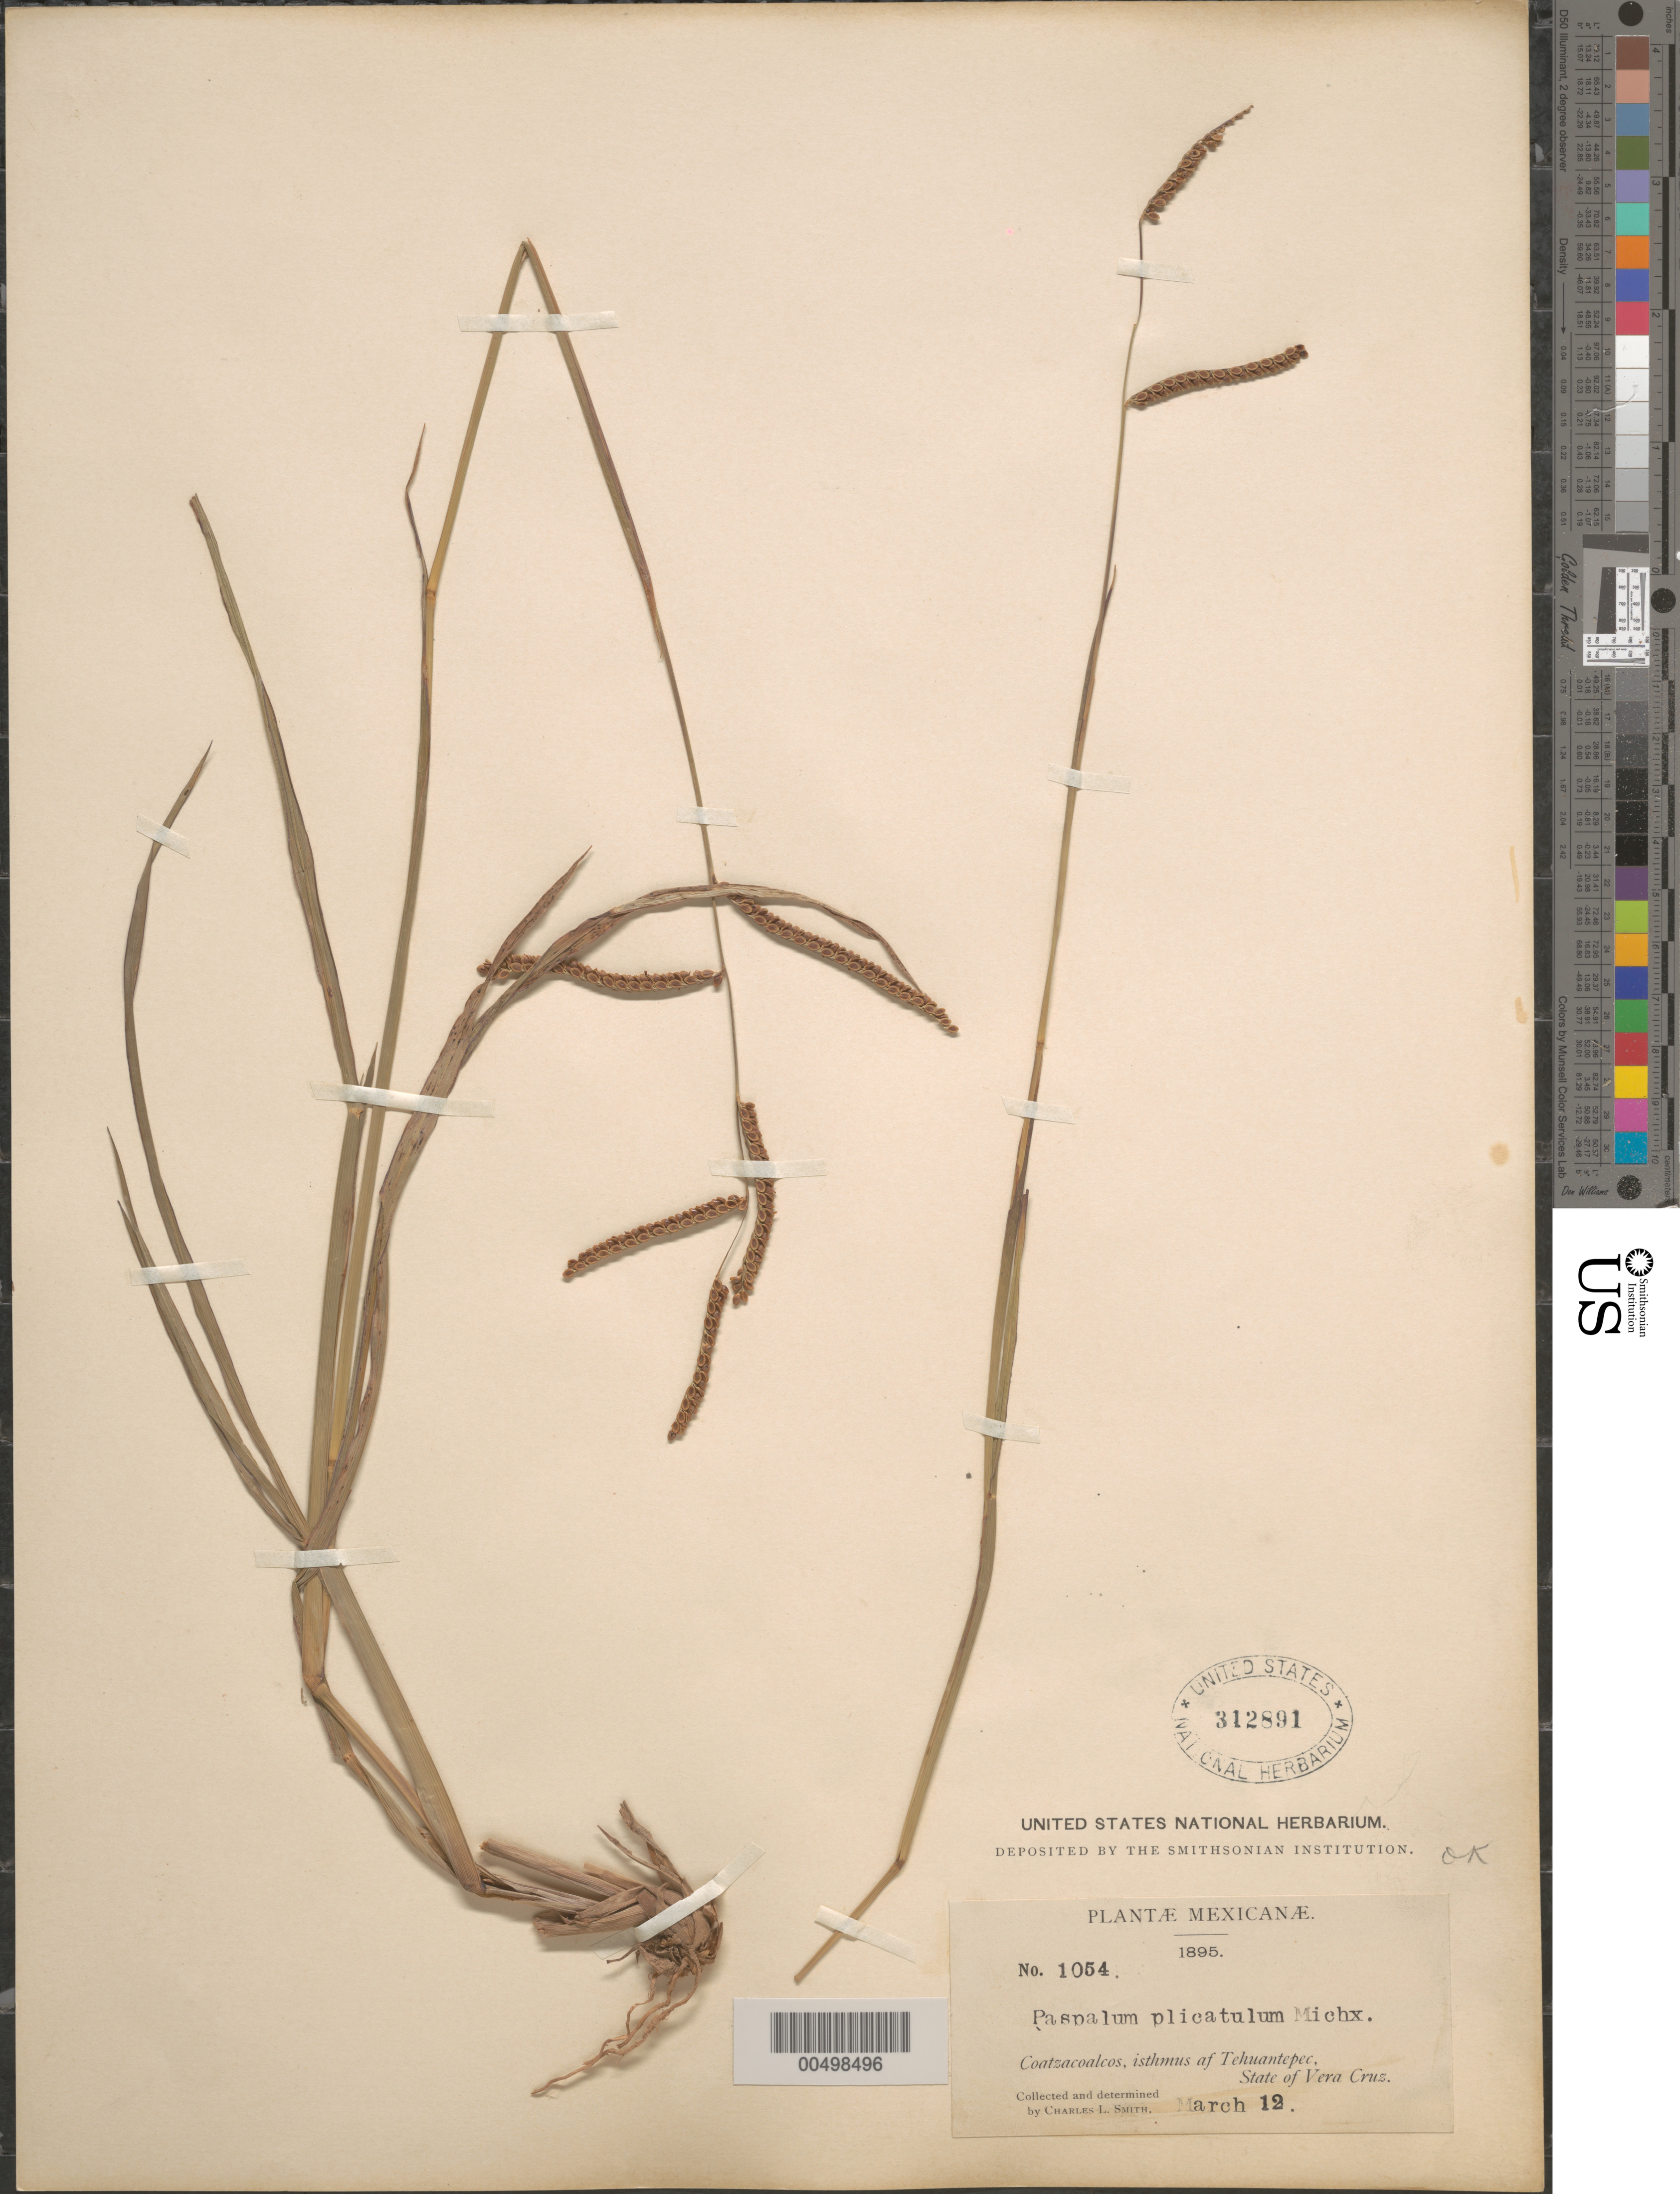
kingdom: Plantae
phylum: Tracheophyta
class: Liliopsida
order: Poales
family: Poaceae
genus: Paspalum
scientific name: Paspalum plicatulum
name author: Michx.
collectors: C. L. Smith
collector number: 1054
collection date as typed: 12 Mar 1895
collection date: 1895-03-12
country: Mexico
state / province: Veracruz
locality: Coatzacoalcos, Isthmus of Tehuantepec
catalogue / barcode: US 312891